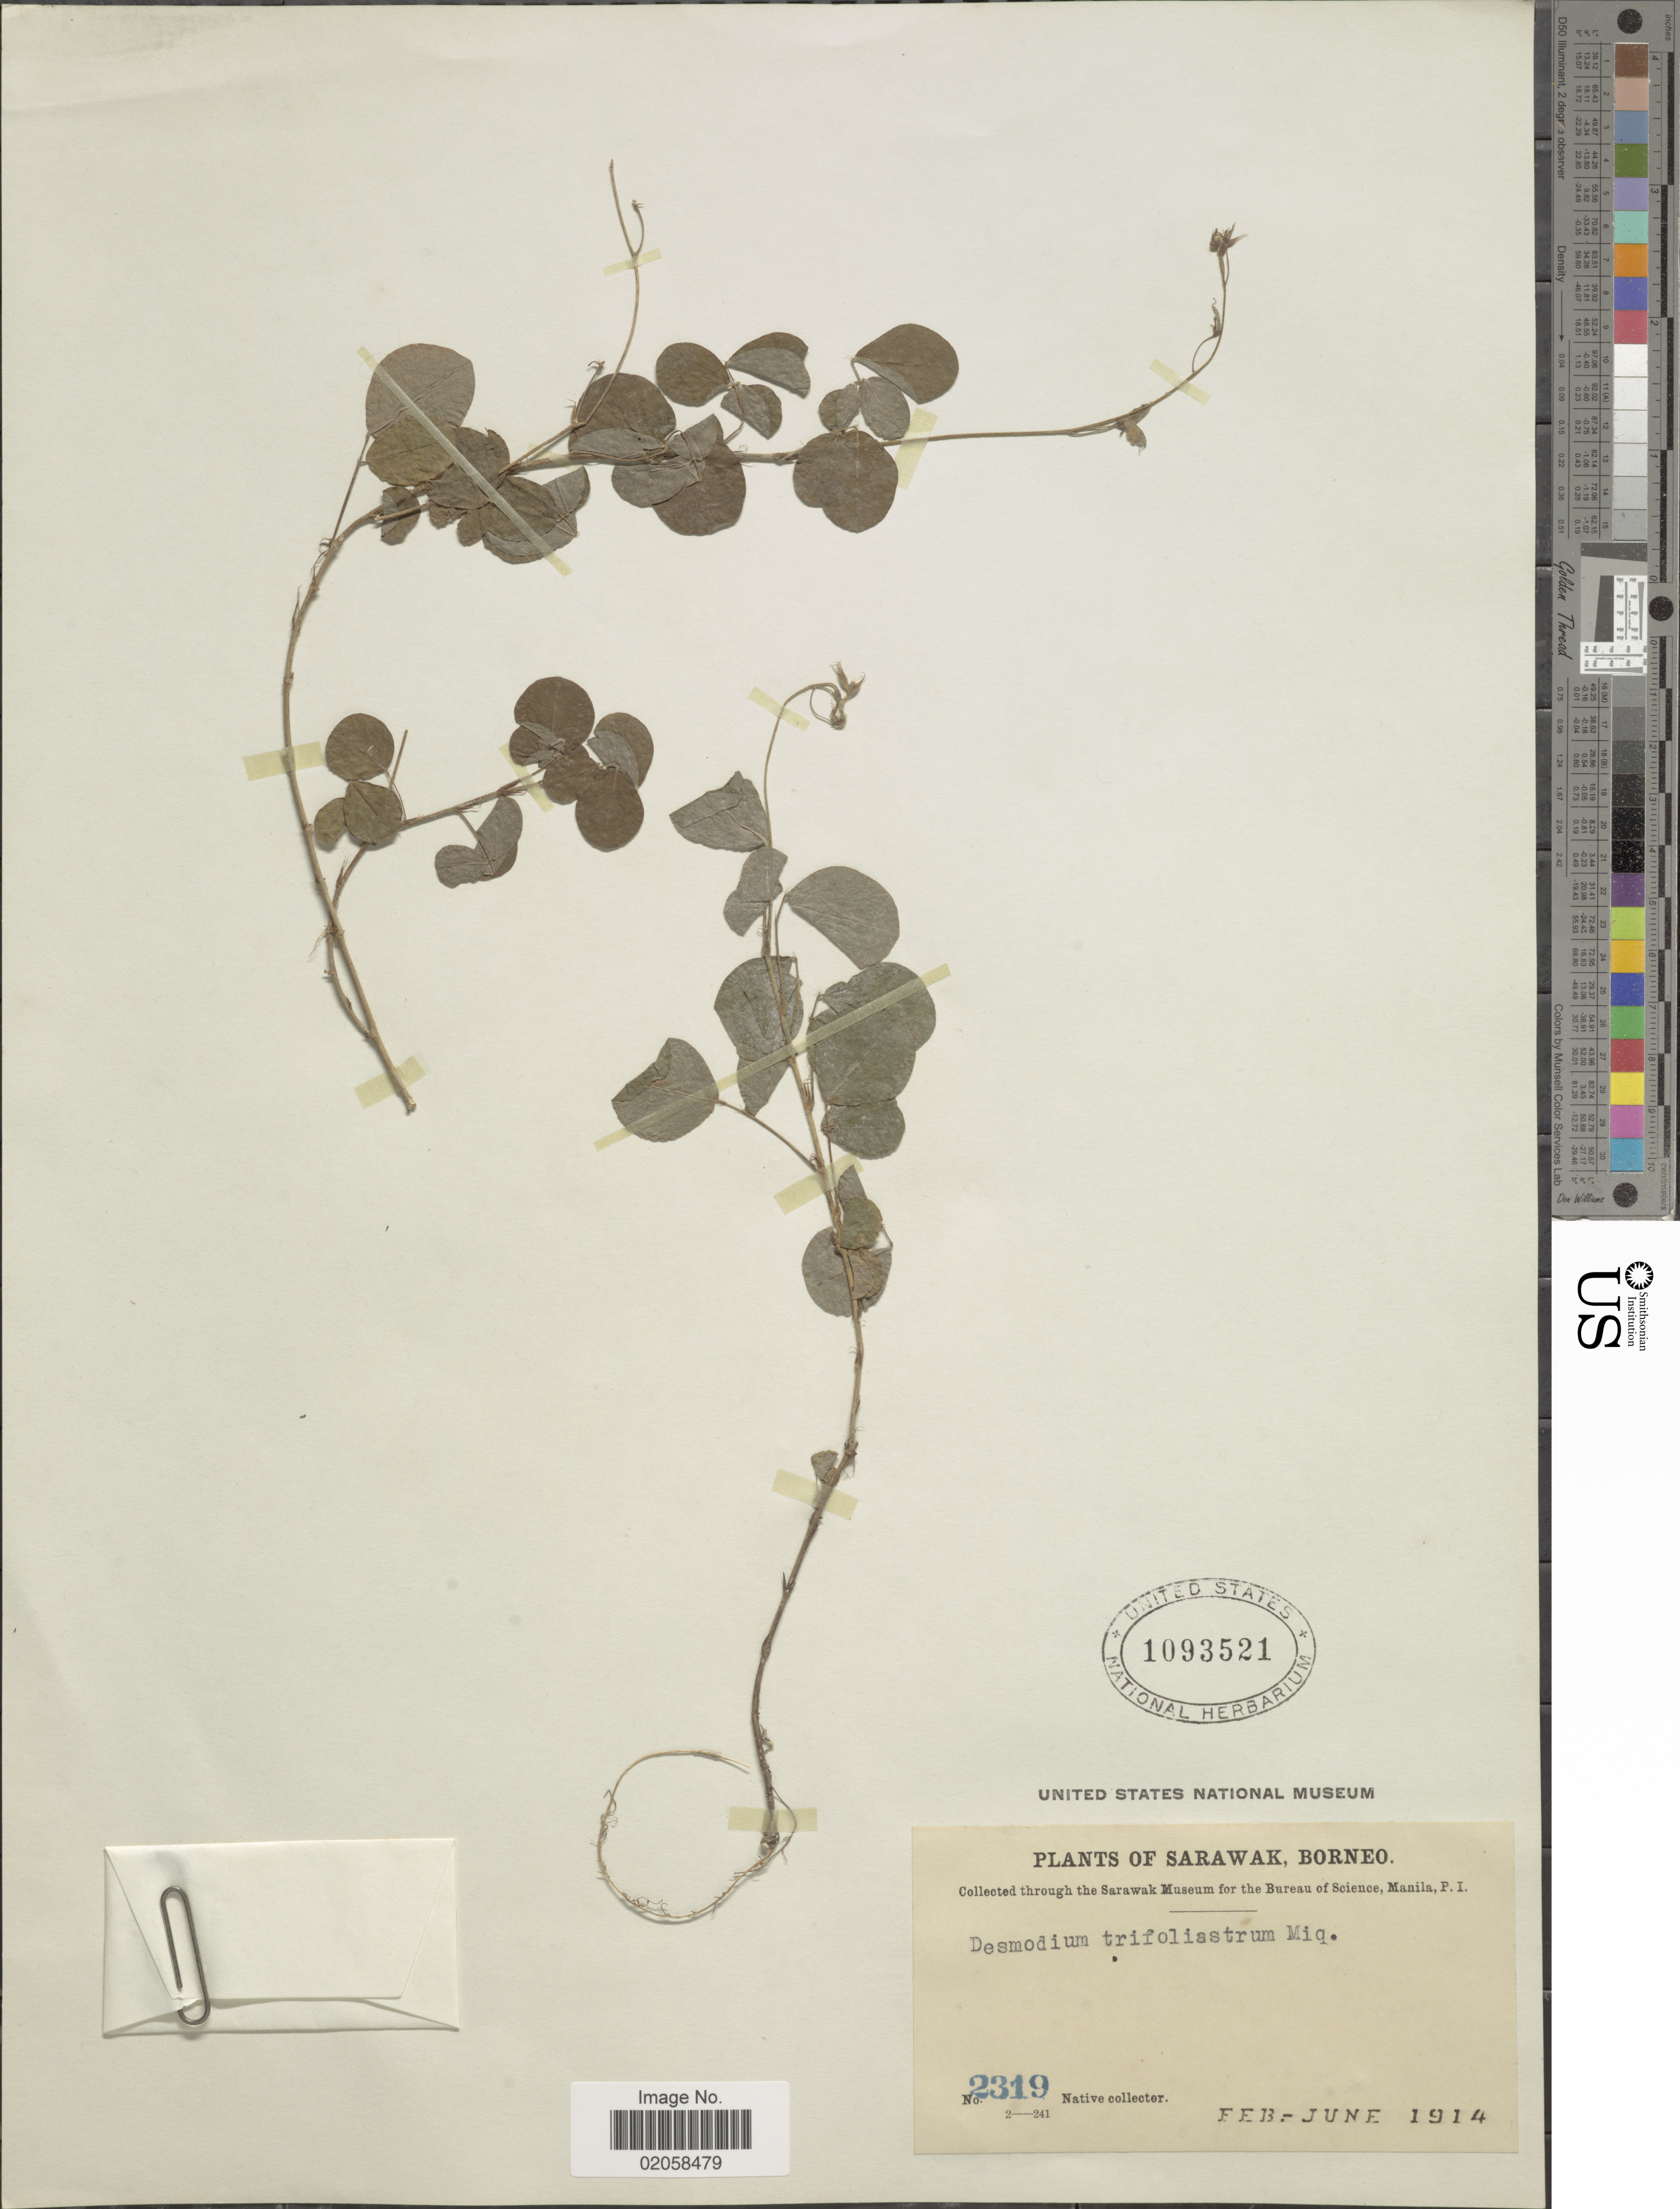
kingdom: Plantae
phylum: Tracheophyta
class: Magnoliopsida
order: Fabales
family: Fabaceae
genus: Grona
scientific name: Grona adscendens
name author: (Sw.) H. Ohashi & K. Ohashi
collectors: Native collector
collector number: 2319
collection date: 1914-02/1914-06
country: Malaysia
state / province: Sarawak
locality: Borneo.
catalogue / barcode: US 1093521